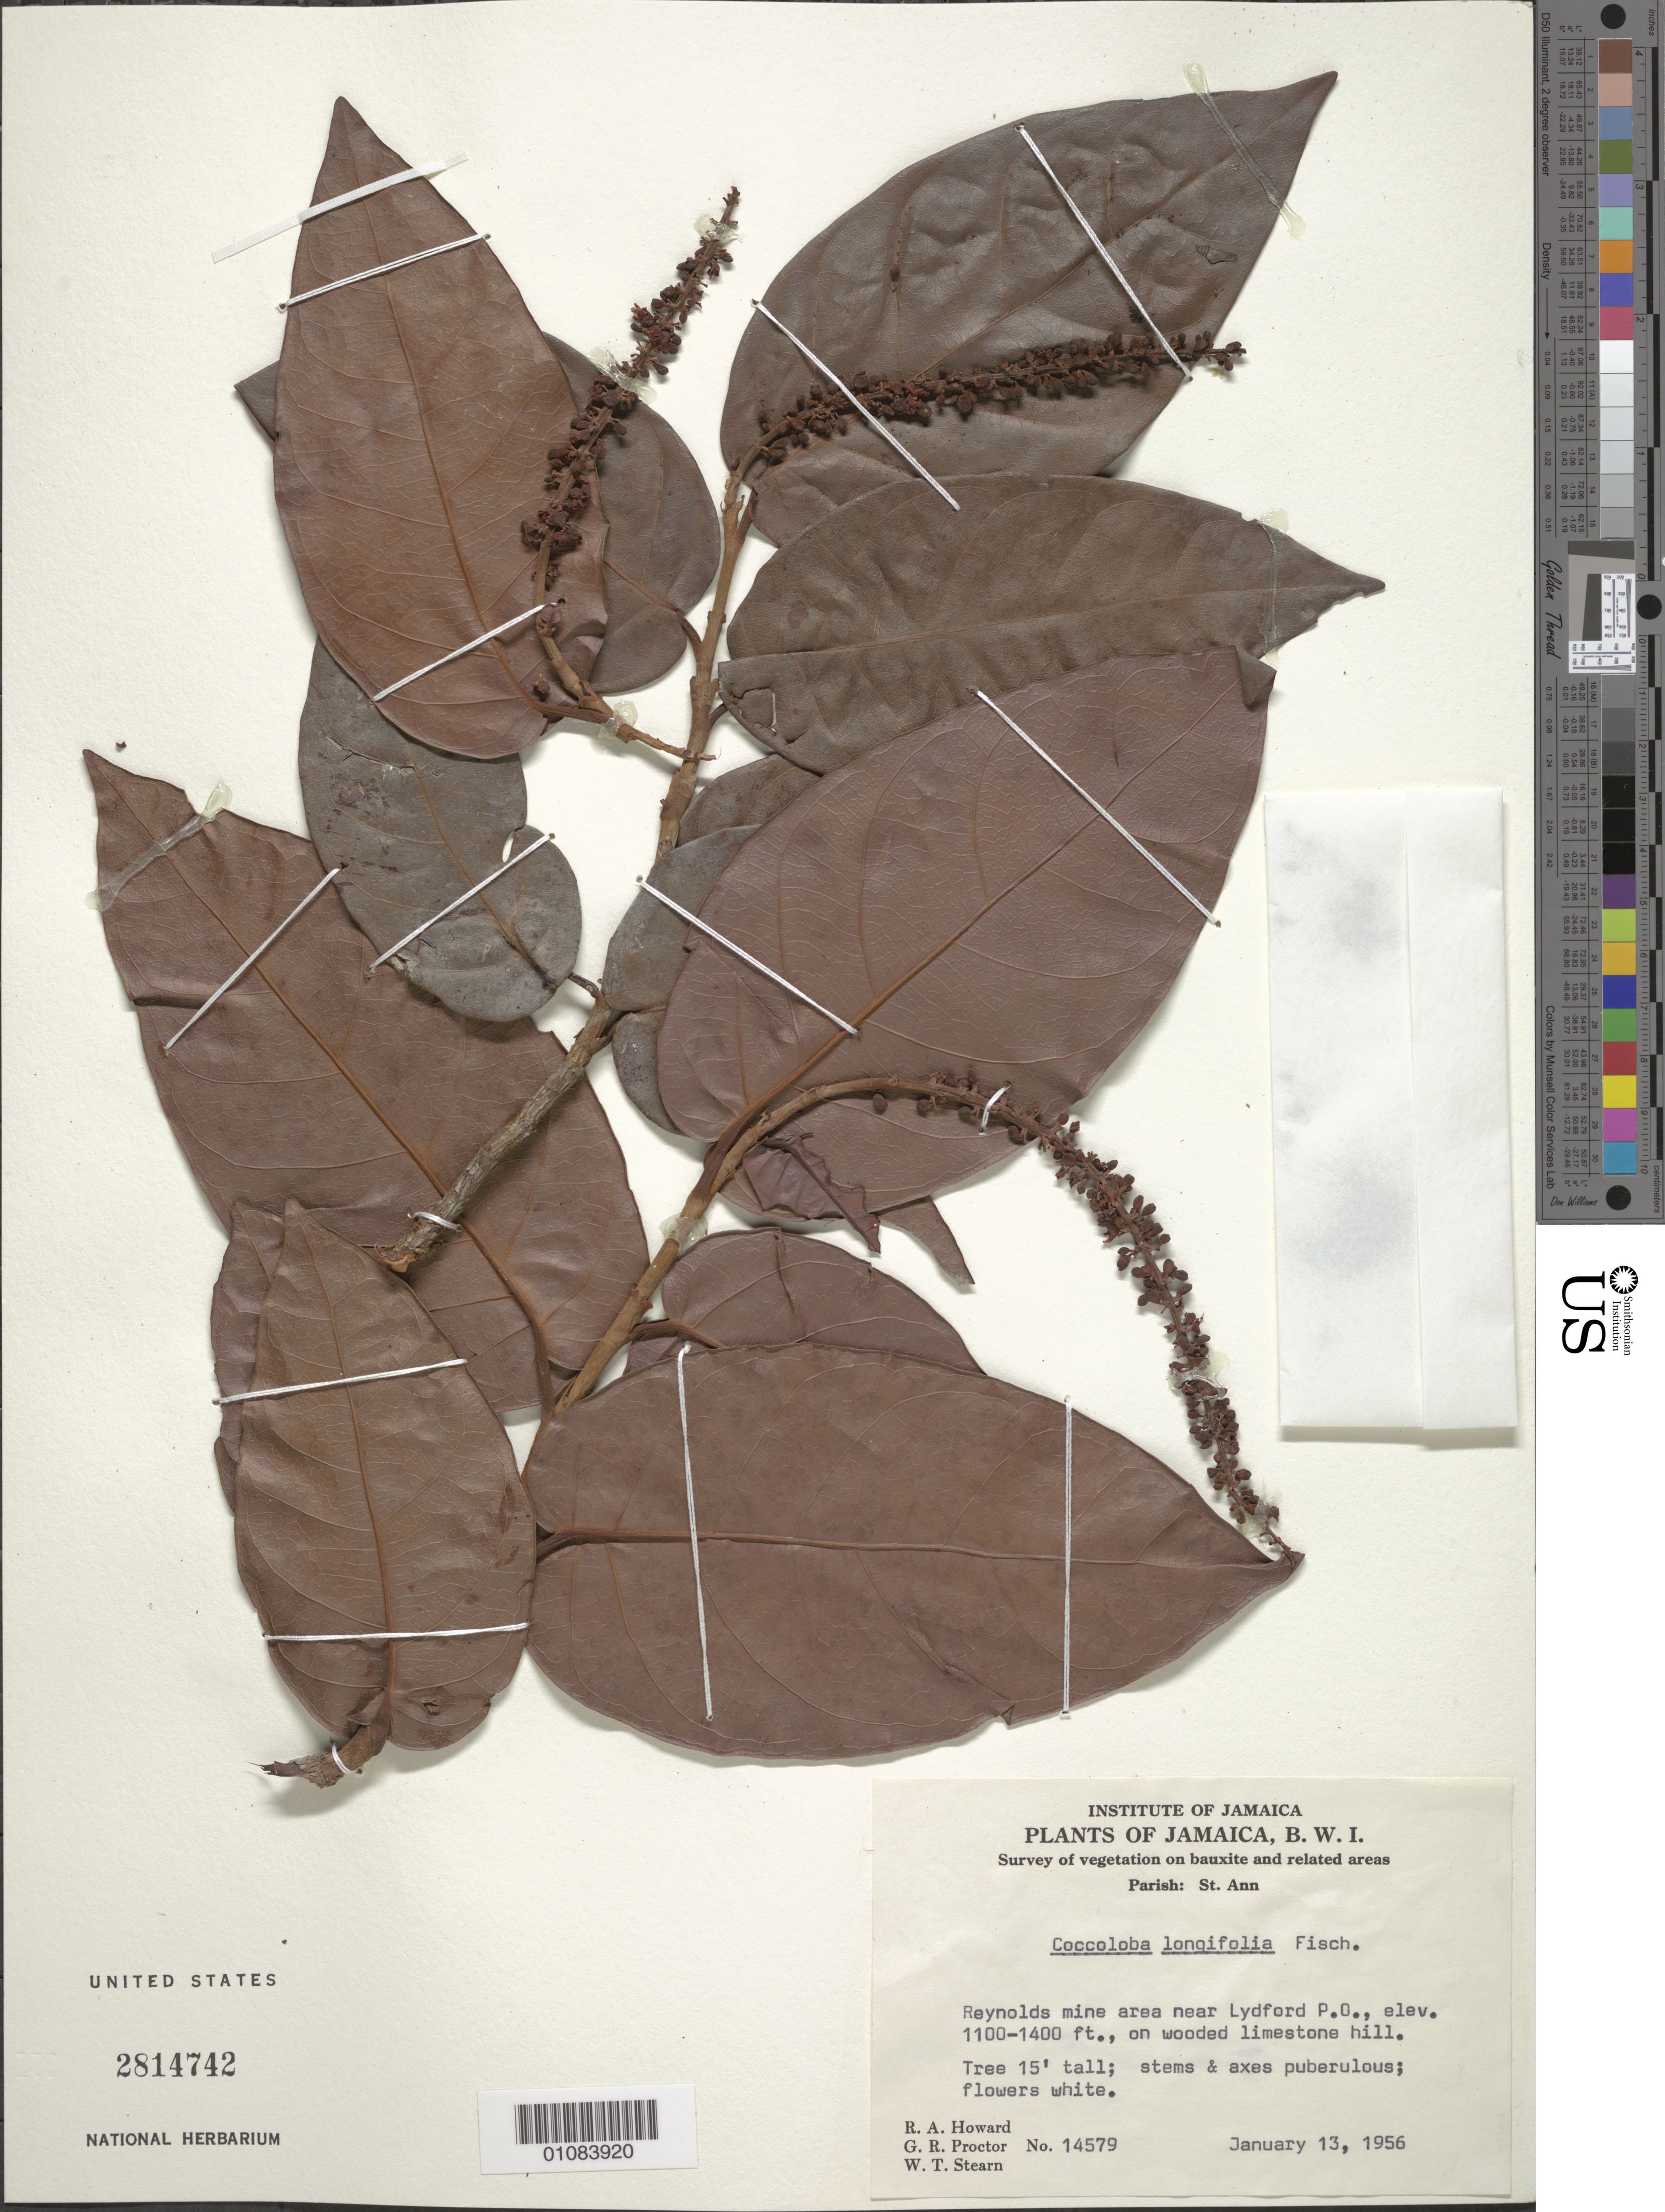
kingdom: Plantae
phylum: Tracheophyta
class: Magnoliopsida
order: Caryophyllales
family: Polygonaceae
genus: Coccoloba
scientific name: Coccoloba longifolia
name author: Fisch. ex Lindau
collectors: R. A. Howard, G. R. Proctor & W. T. Stearn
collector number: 14579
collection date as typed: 13 Jan 1956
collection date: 1956-01-13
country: Jamaica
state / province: Saint Ann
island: Jamaica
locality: Reynolds mine area near Lydfrond P.O.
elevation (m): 335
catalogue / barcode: US 2814742